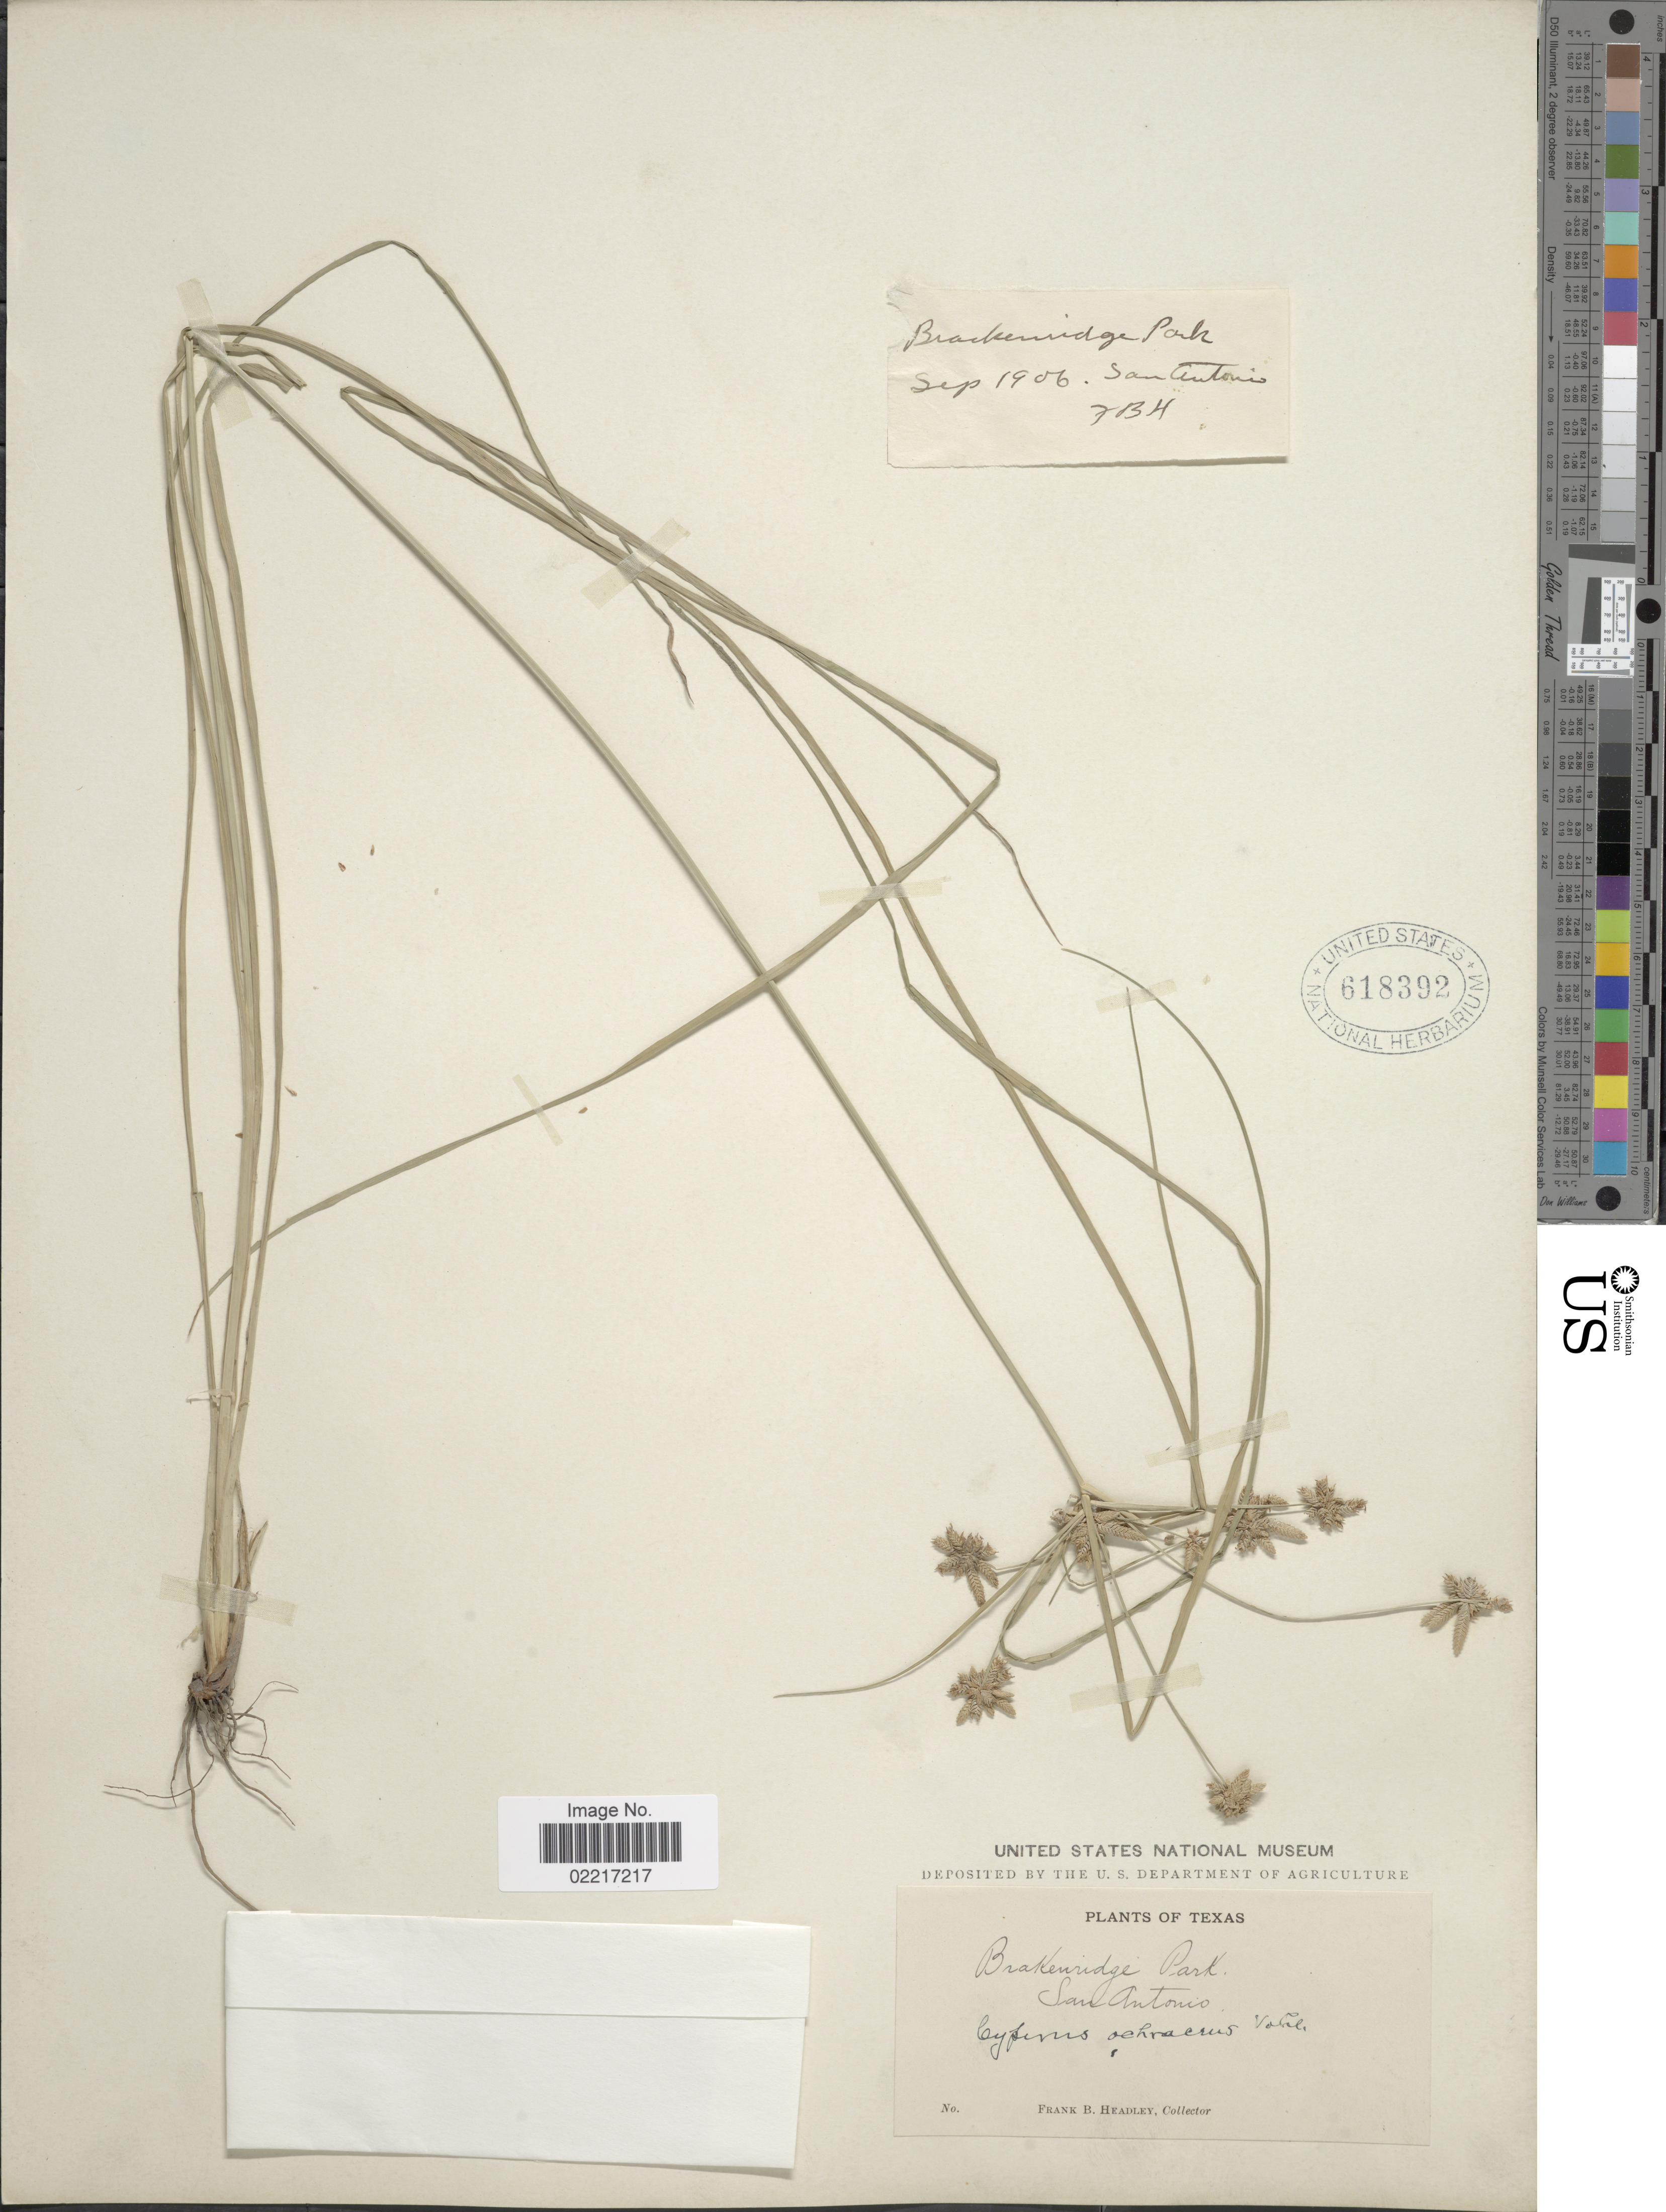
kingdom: Plantae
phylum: Tracheophyta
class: Liliopsida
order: Poales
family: Cyperaceae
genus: Cyperus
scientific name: Cyperus ochraceus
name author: Vahl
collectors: F. B. Headley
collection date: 1906-09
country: United States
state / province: Texas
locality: Brackenridge Park, San Antonio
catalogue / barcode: US 618392